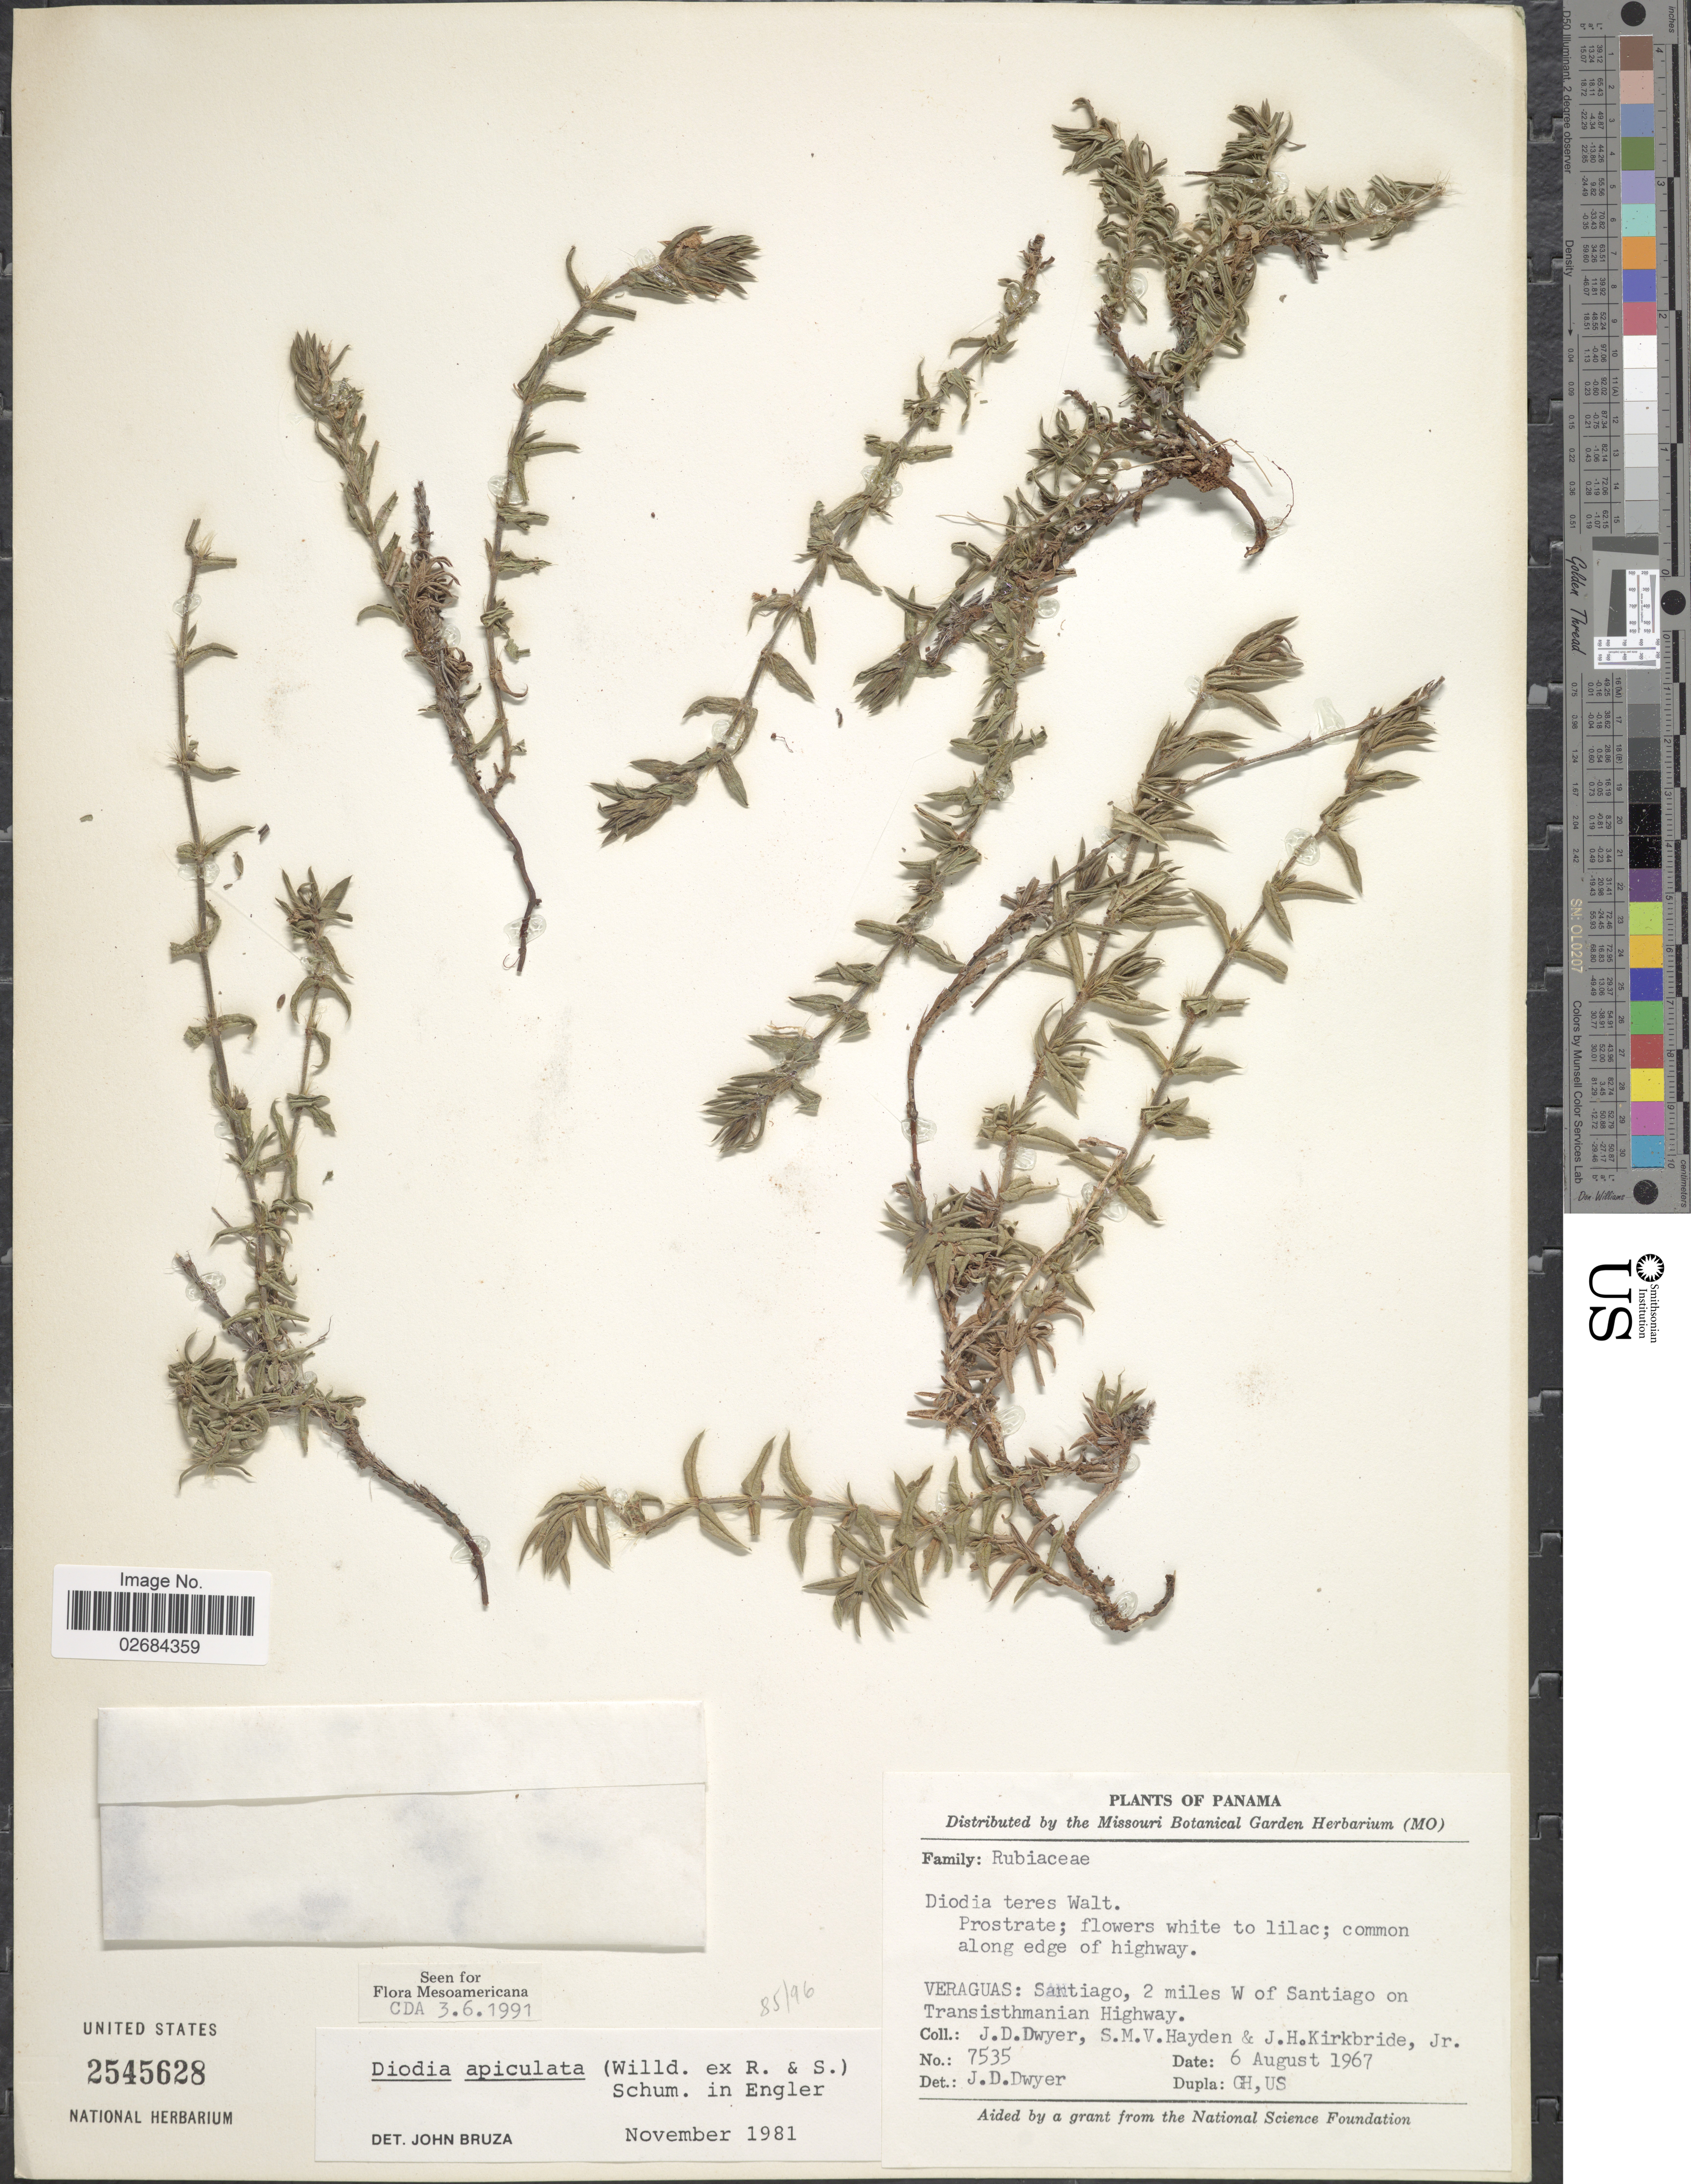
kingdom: Plantae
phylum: Tracheophyta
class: Magnoliopsida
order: Gentianales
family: Rubiaceae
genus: Diodia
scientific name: Diodia apiculata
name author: (Willd. ex Roem. & Schult.) K. Schum.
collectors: J. D. Dwyer, S. M. Hayden & J. H. Kirkbride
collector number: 7535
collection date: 1967-08-06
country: Panama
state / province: Veraguas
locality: Santiago, 2 miles W of Santiago on Transisthmanian Highway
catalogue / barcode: US 2545628